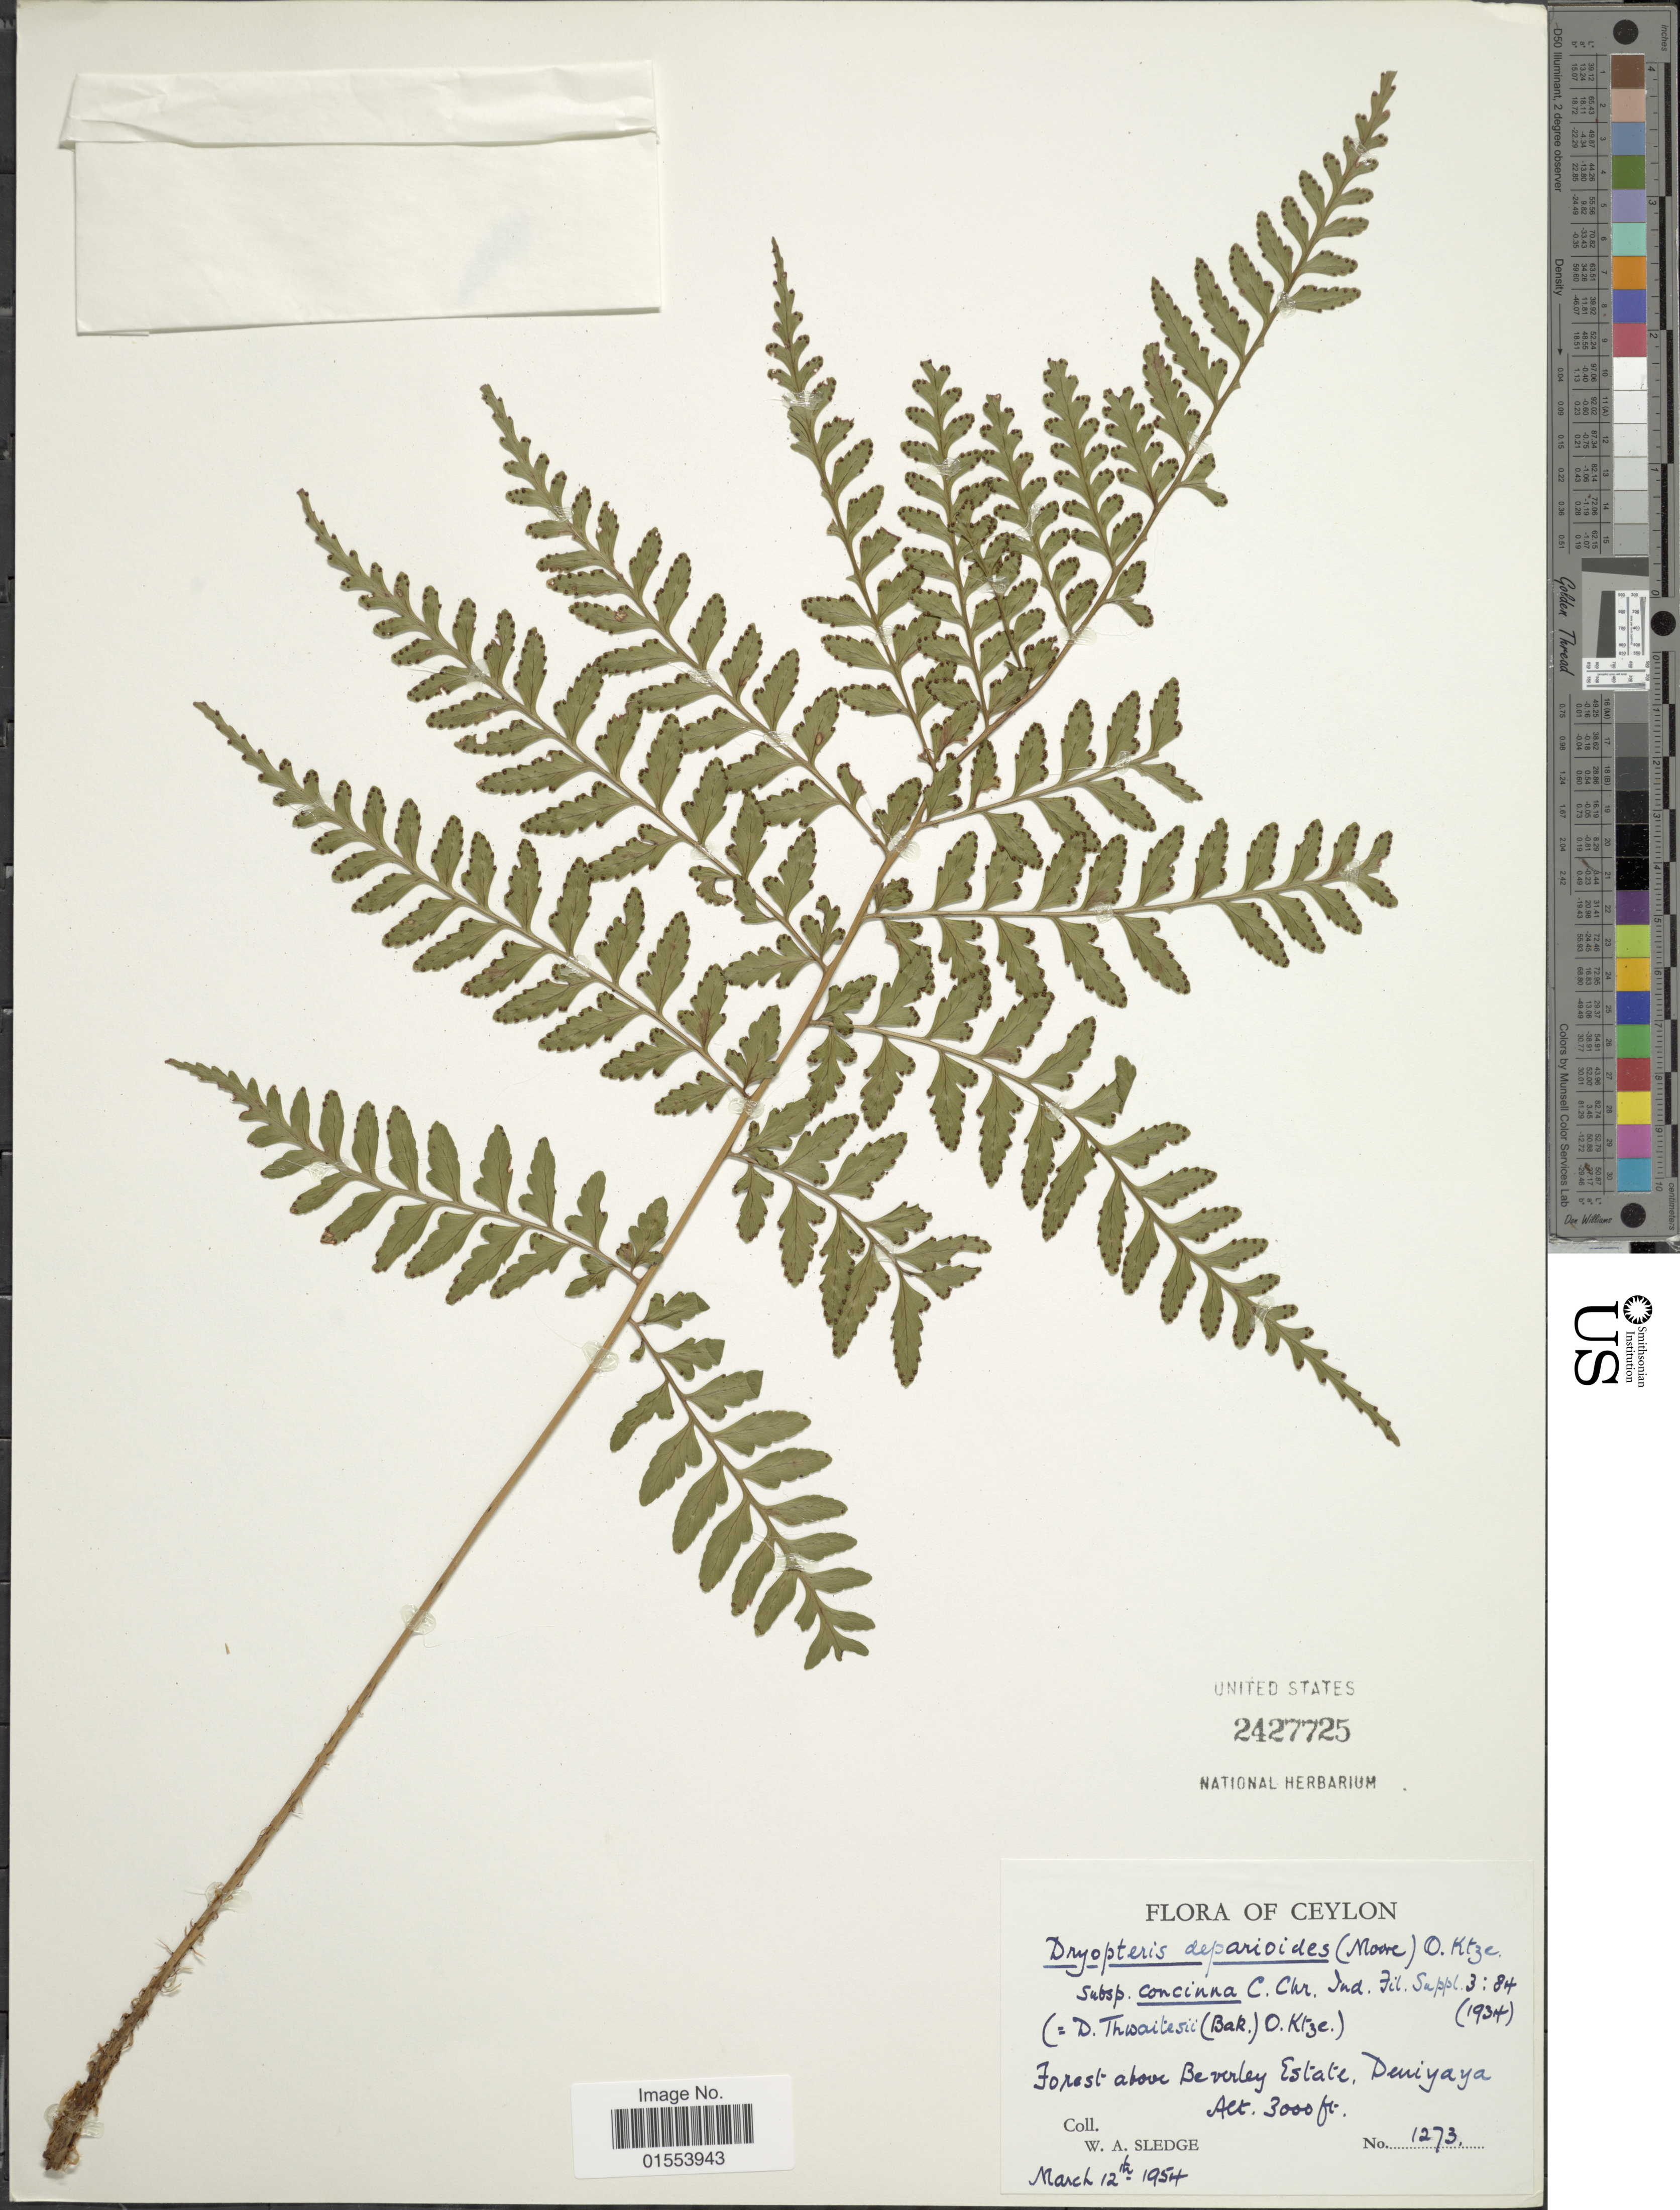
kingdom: Plantae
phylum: Tracheophyta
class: Polypodiopsida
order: Polypodiales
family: Dryopteridaceae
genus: Dryopteris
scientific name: Dryopteris deparioides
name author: (T. Moore) Kuntze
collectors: W. A. Sledge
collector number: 1273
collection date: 1954-03-12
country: Sri Lanka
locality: Ceylon, Forest above Beverly State, Deniyaya.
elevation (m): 914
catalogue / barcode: US 2427725